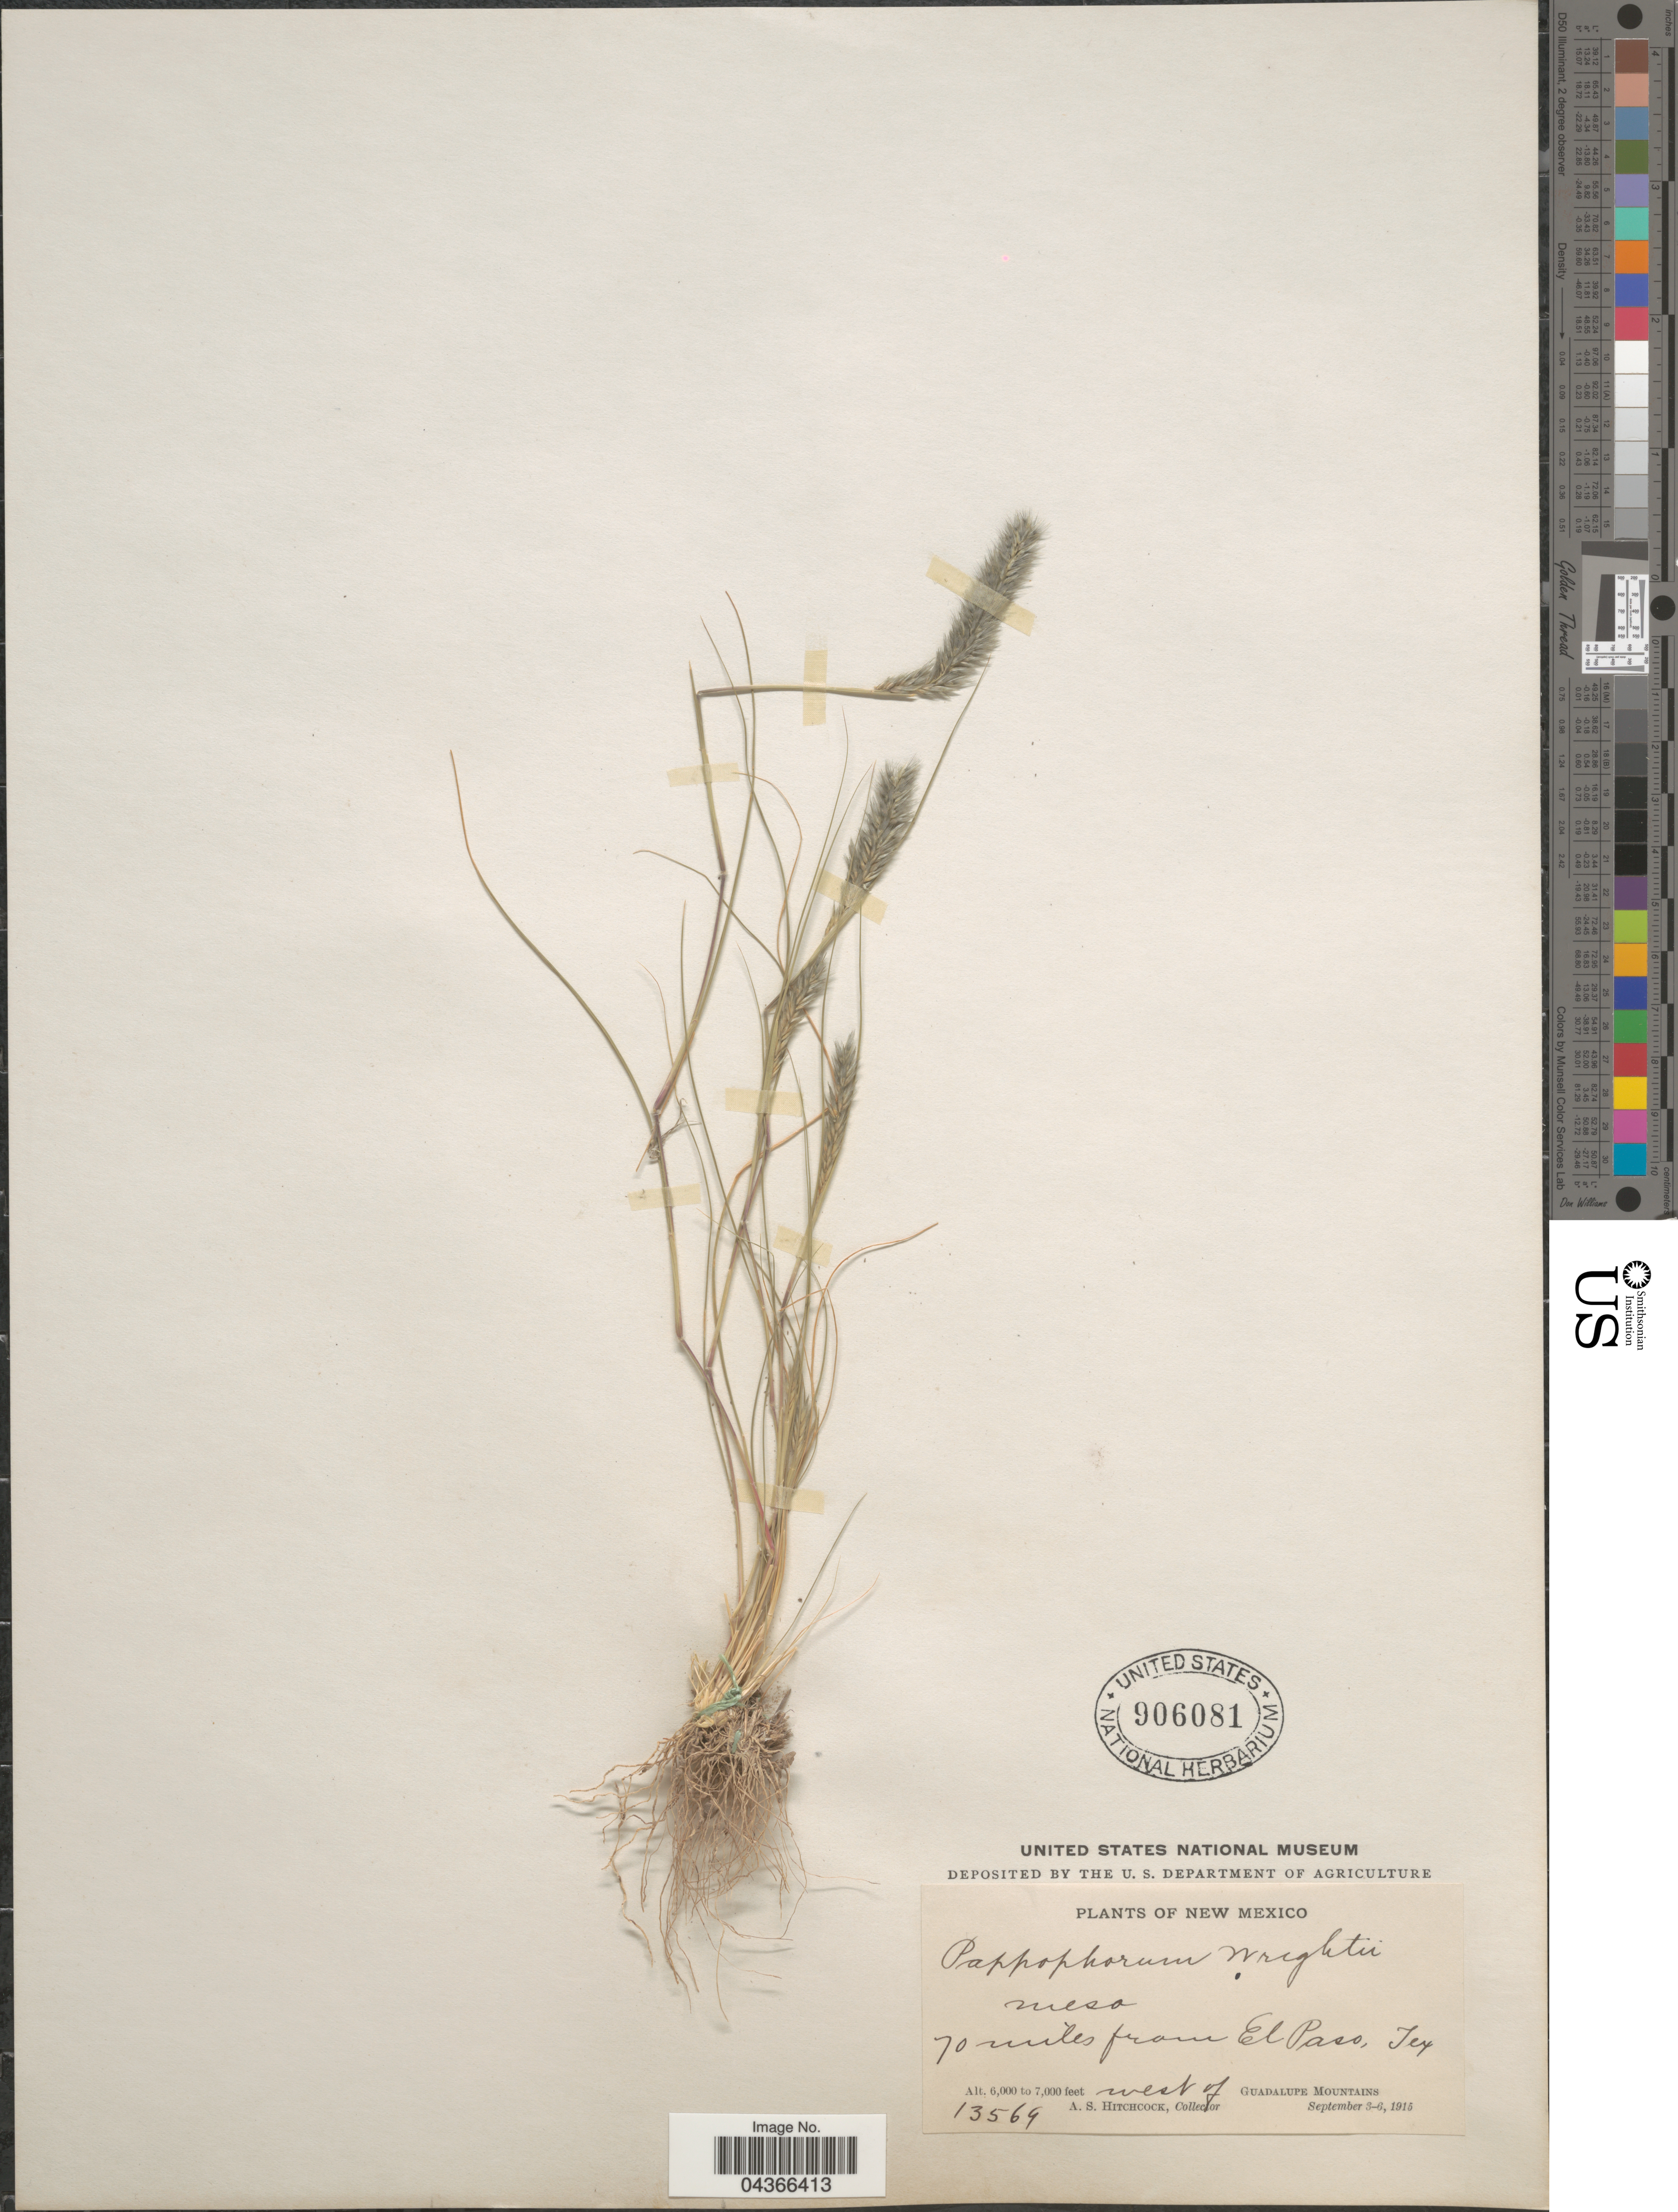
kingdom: Plantae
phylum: Tracheophyta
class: Liliopsida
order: Poales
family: Poaceae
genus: Enneapogon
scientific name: Enneapogon desvauxii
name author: P. Beauv.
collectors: A. S. Hitchcock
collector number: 13569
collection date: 1915-09-03/1915-09-06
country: United States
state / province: Texas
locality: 70 miles from El Paso, west of Guadalupe Mountains.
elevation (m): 1829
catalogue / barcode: US 906081